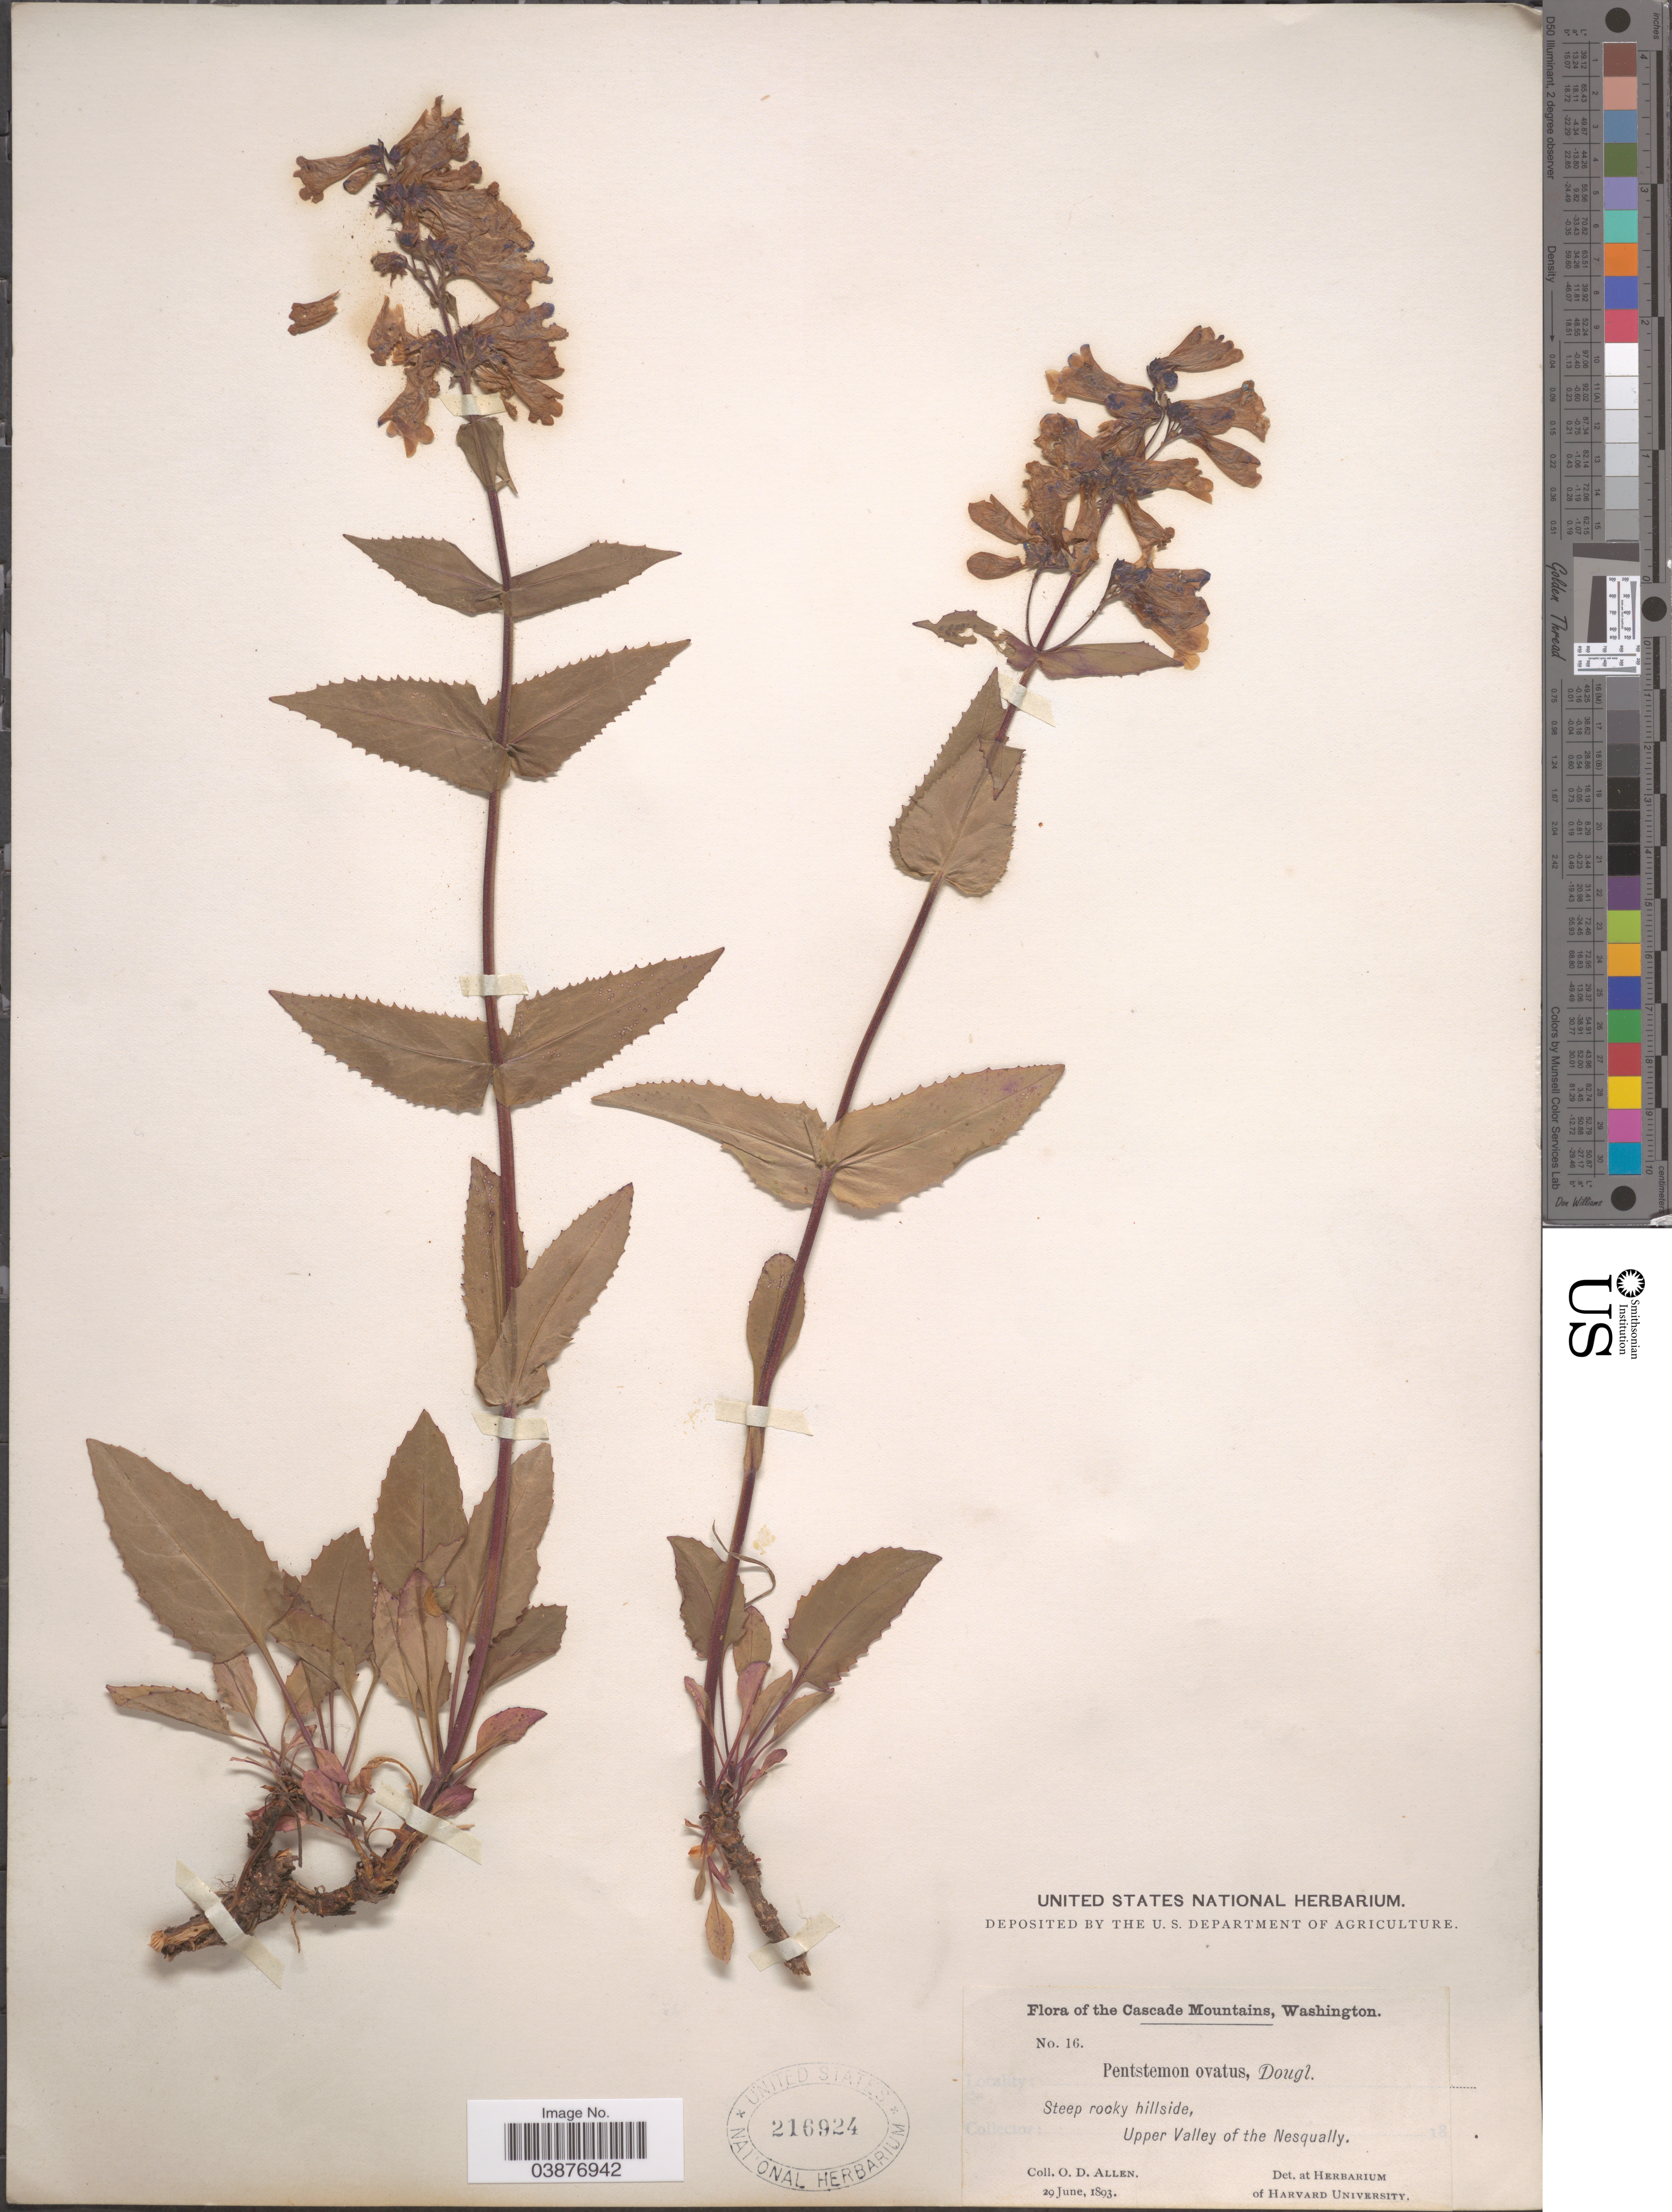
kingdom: Plantae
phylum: Tracheophyta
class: Magnoliopsida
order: Lamiales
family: Plantaginaceae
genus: Penstemon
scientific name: Penstemon ovatus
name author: Douglas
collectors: O. D. Allen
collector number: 16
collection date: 1893-06-29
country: United States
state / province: Washington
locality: The Cascade Mountains. Steep rocky hillside, Upper Valley of the Nesqually.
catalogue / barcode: US 216924